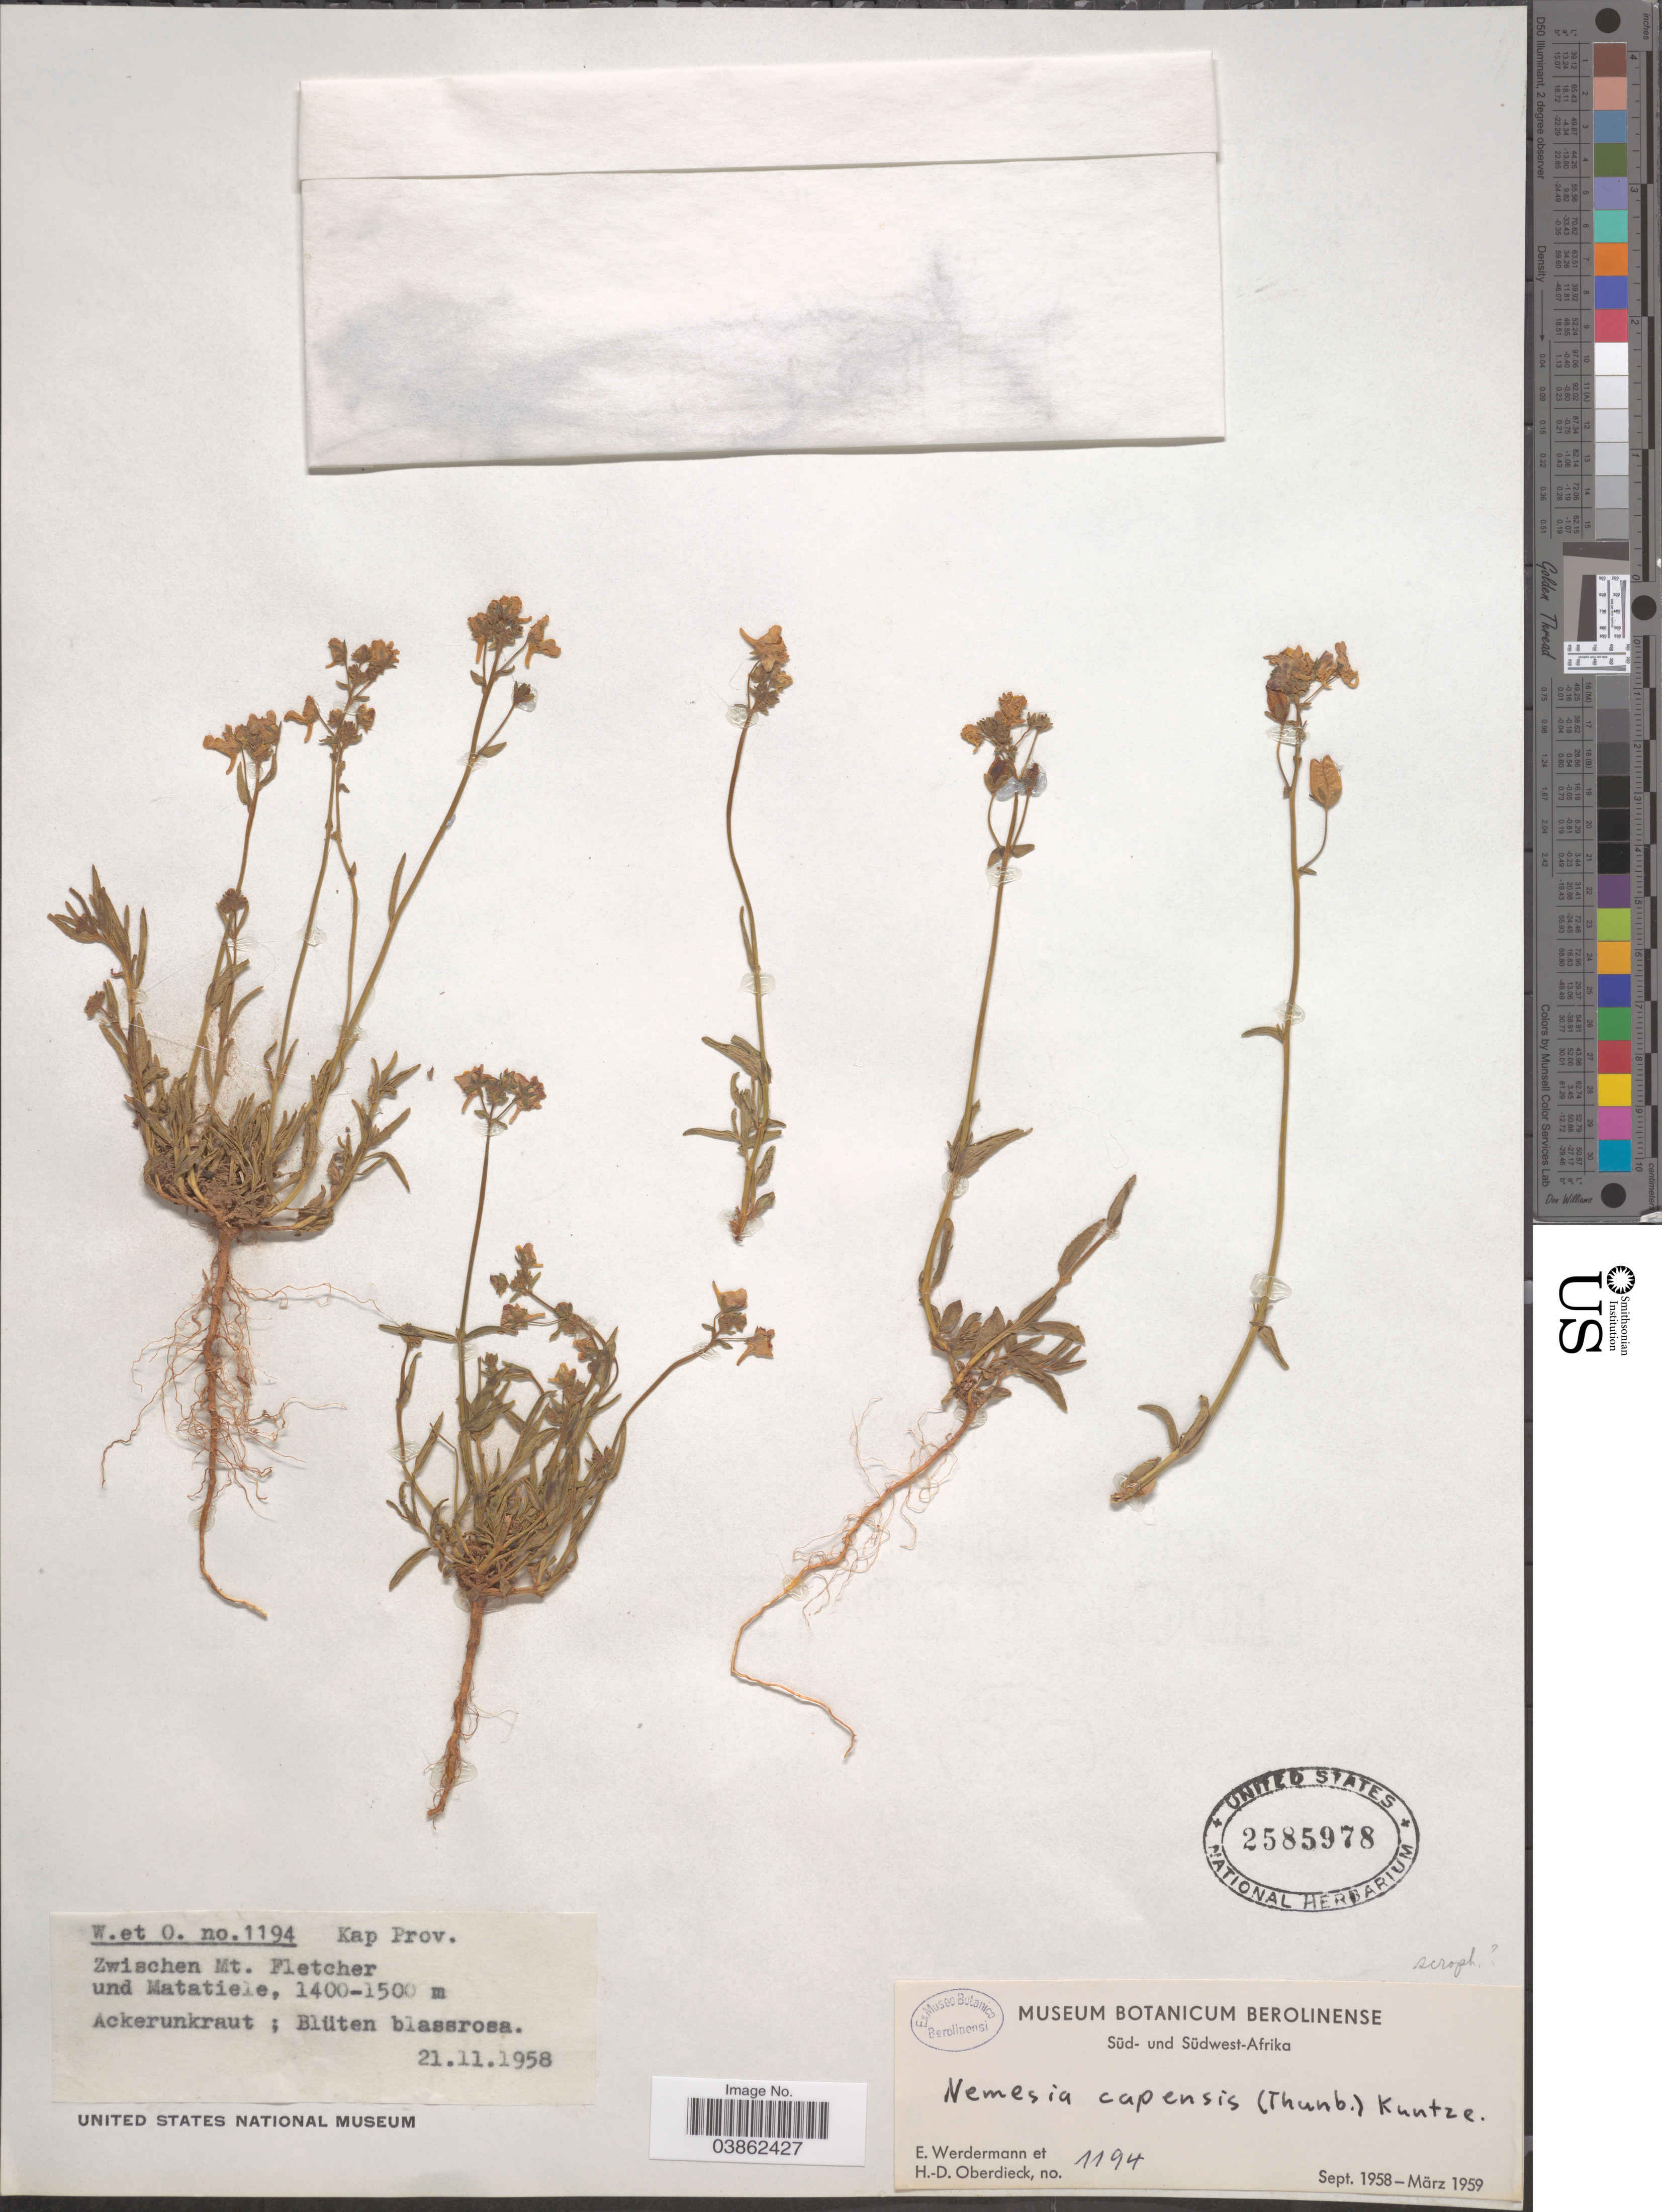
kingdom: Plantae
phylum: Tracheophyta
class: Magnoliopsida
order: Lamiales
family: Scrophulariaceae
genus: Nemesia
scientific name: Nemesia capensis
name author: Kuntze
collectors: E. Werdermann & H. Oberdieck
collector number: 1194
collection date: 1958-11-21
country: South Africa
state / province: Eastern Cape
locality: Kap Prov. Zwischen Mt. Fletcher und Matatiele. Süd- und Südwest-Afrika.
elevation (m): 1400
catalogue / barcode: US 2585978